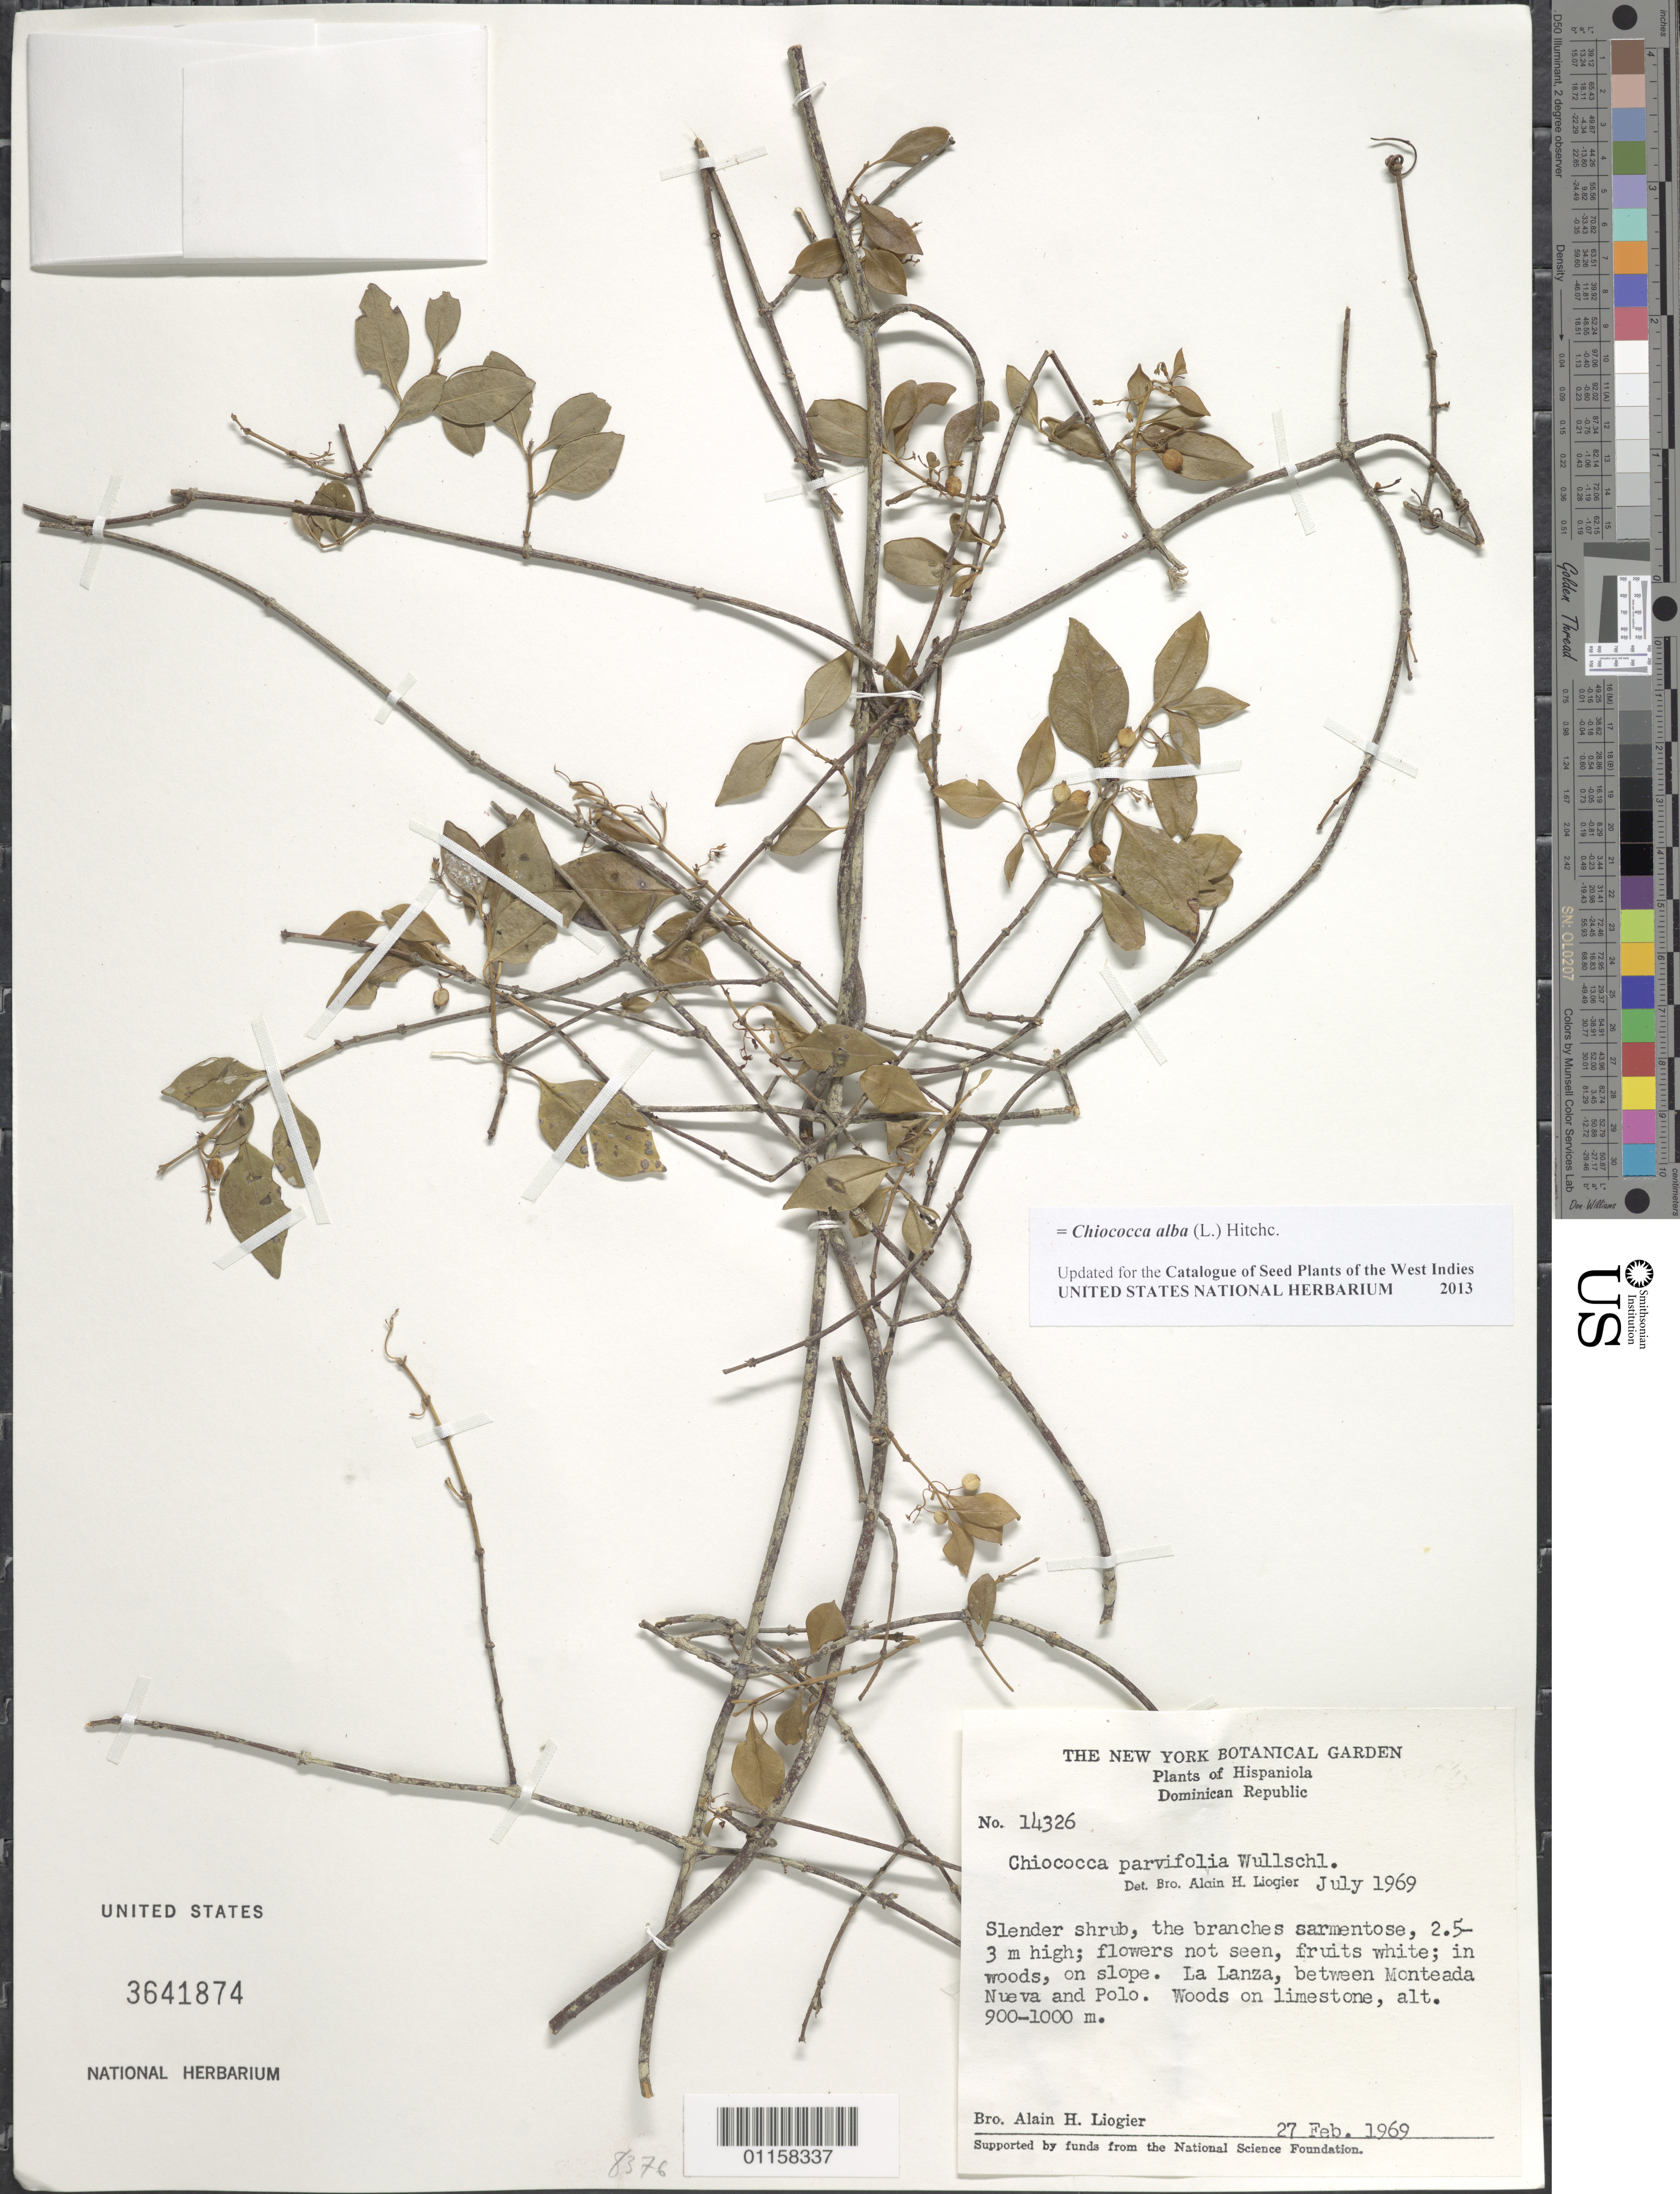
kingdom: Plantae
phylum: Tracheophyta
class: Magnoliopsida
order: Gentianales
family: Rubiaceae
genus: Chiococca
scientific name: Chiococca alba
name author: (L.) Hitchc.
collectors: A. H. Liogier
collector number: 14326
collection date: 1969-02-27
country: Dominican Republic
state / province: Barahona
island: Hispaniola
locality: La Lanza, between Monteada Nueva and Polo.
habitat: Woods on limestone. In woods, on slope.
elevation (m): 900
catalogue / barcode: US 3641874